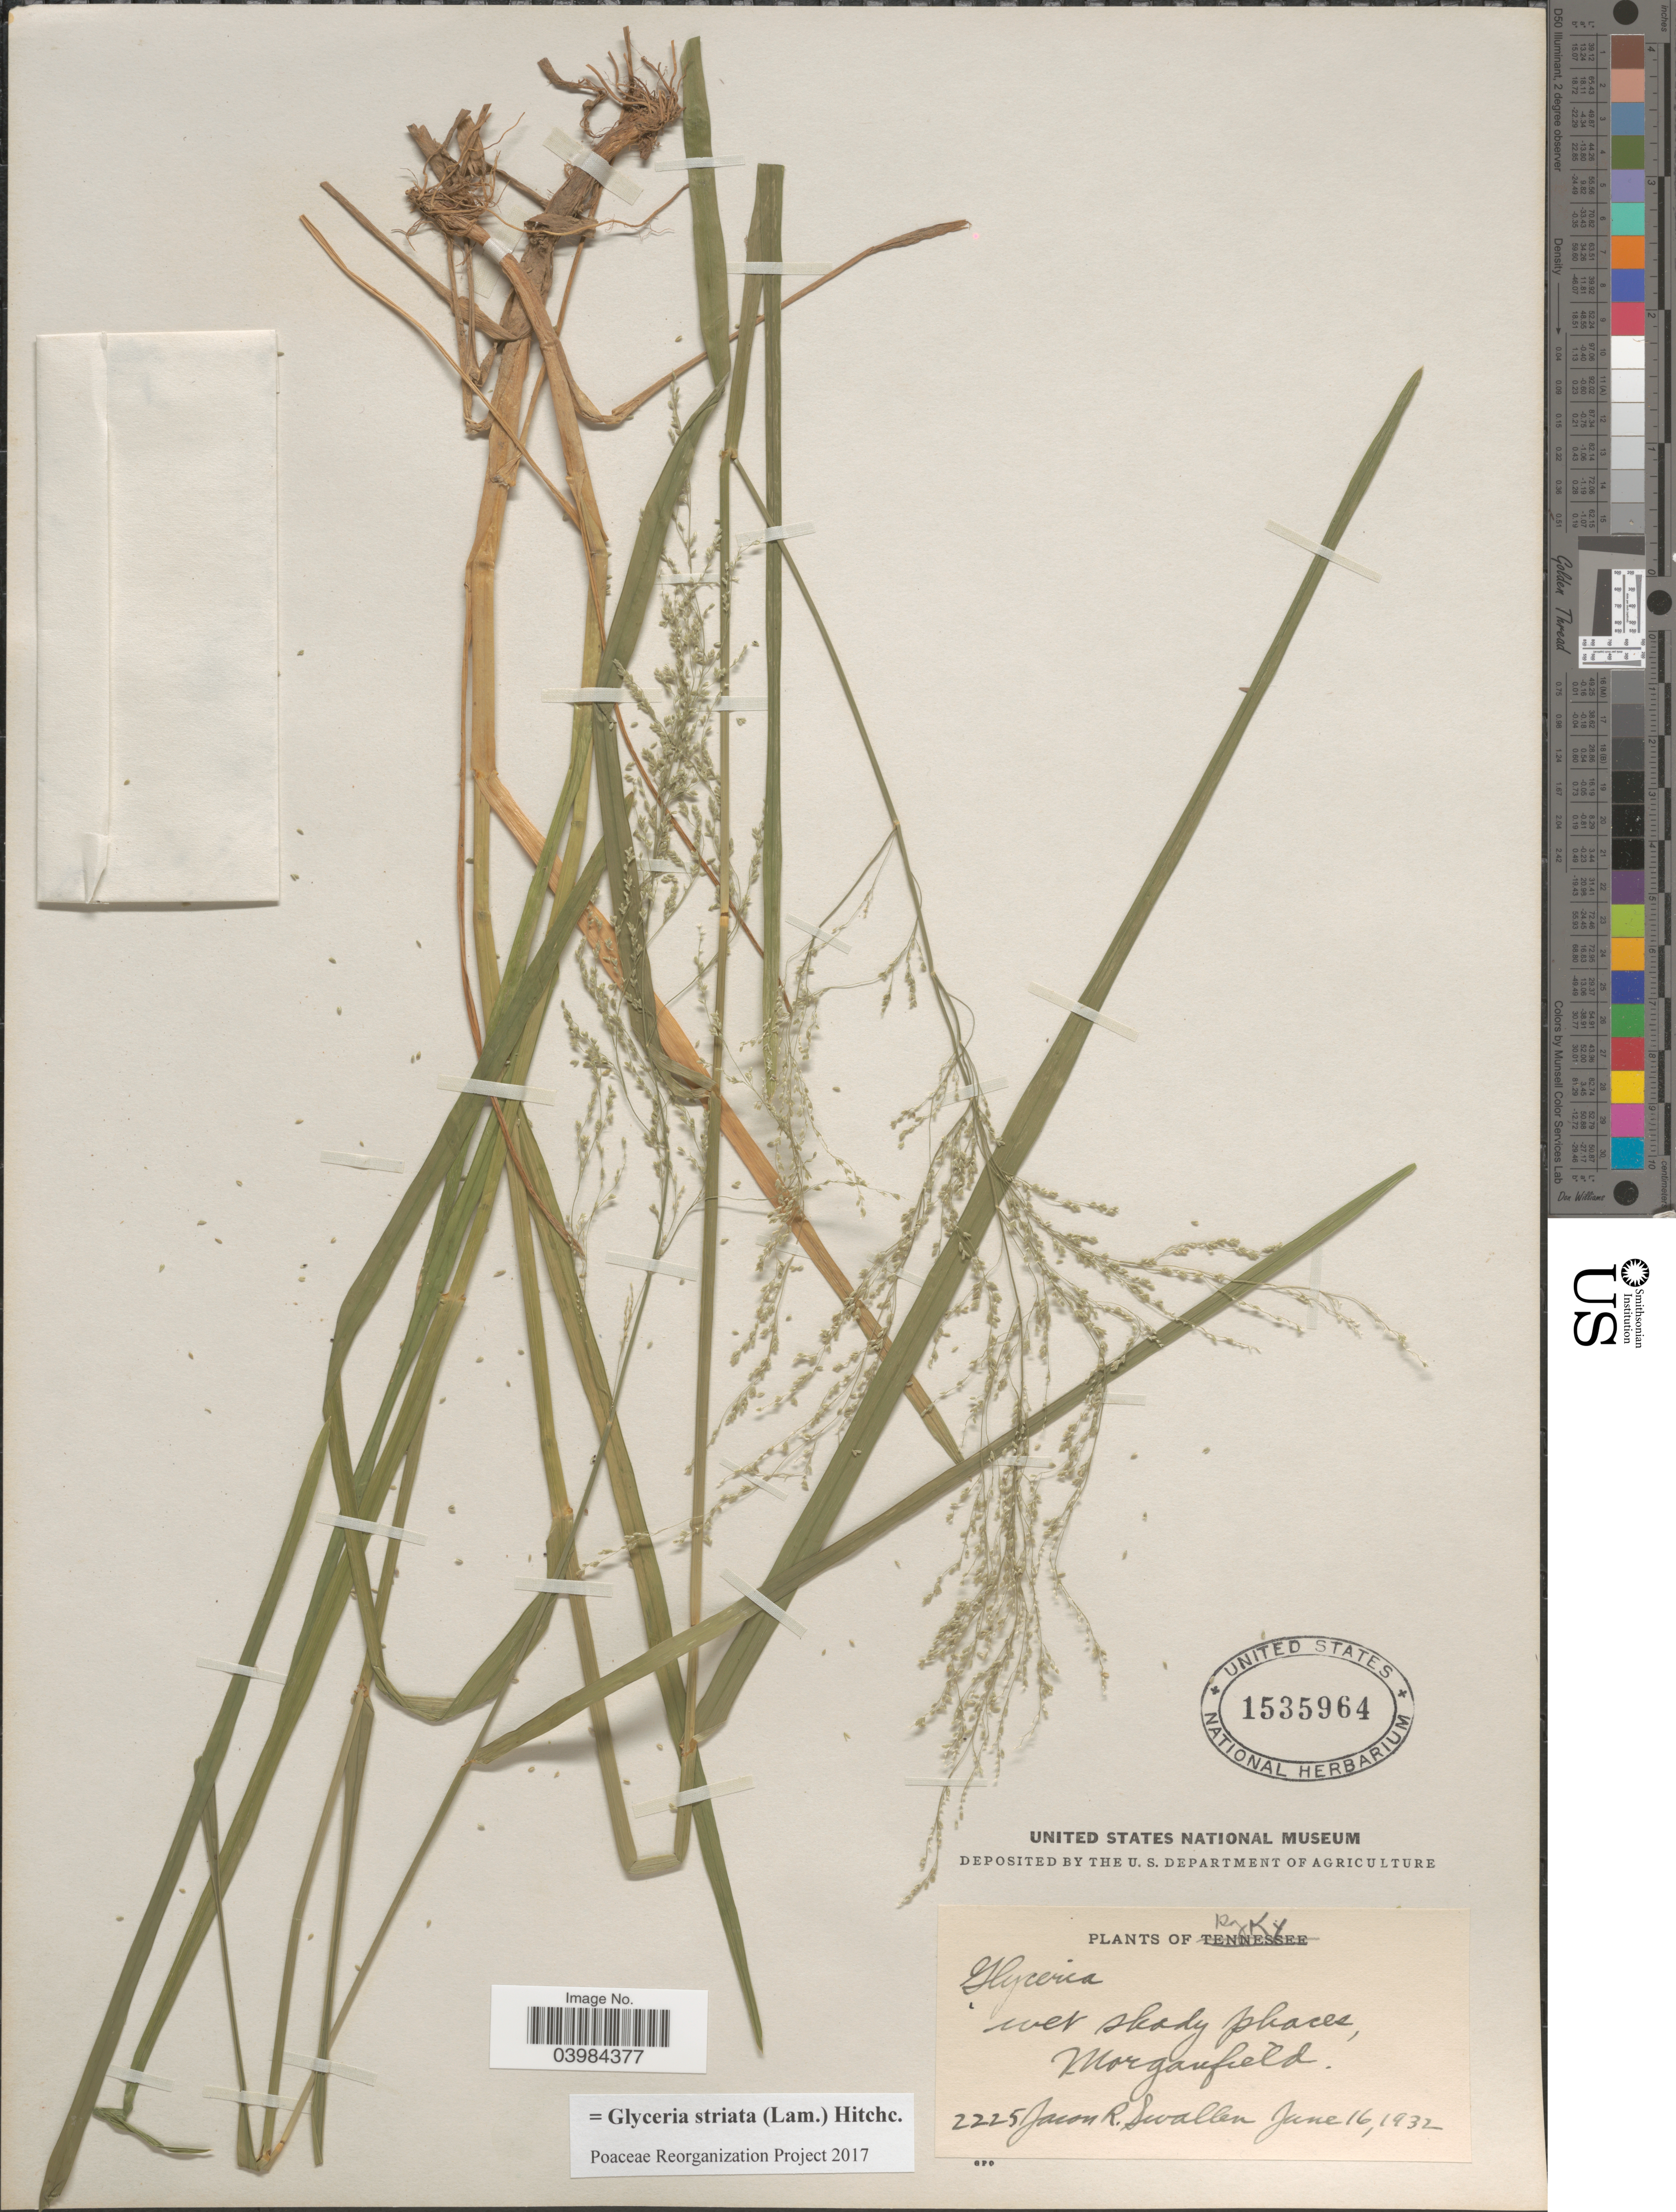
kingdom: Plantae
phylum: Tracheophyta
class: Liliopsida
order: Poales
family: Poaceae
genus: Glyceria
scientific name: Glyceria striata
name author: (Lam.) Hitchc.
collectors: J. R. Swallen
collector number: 2225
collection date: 1932-06-16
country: United States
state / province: Kentucky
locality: Morganfield.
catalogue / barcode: US 1535964